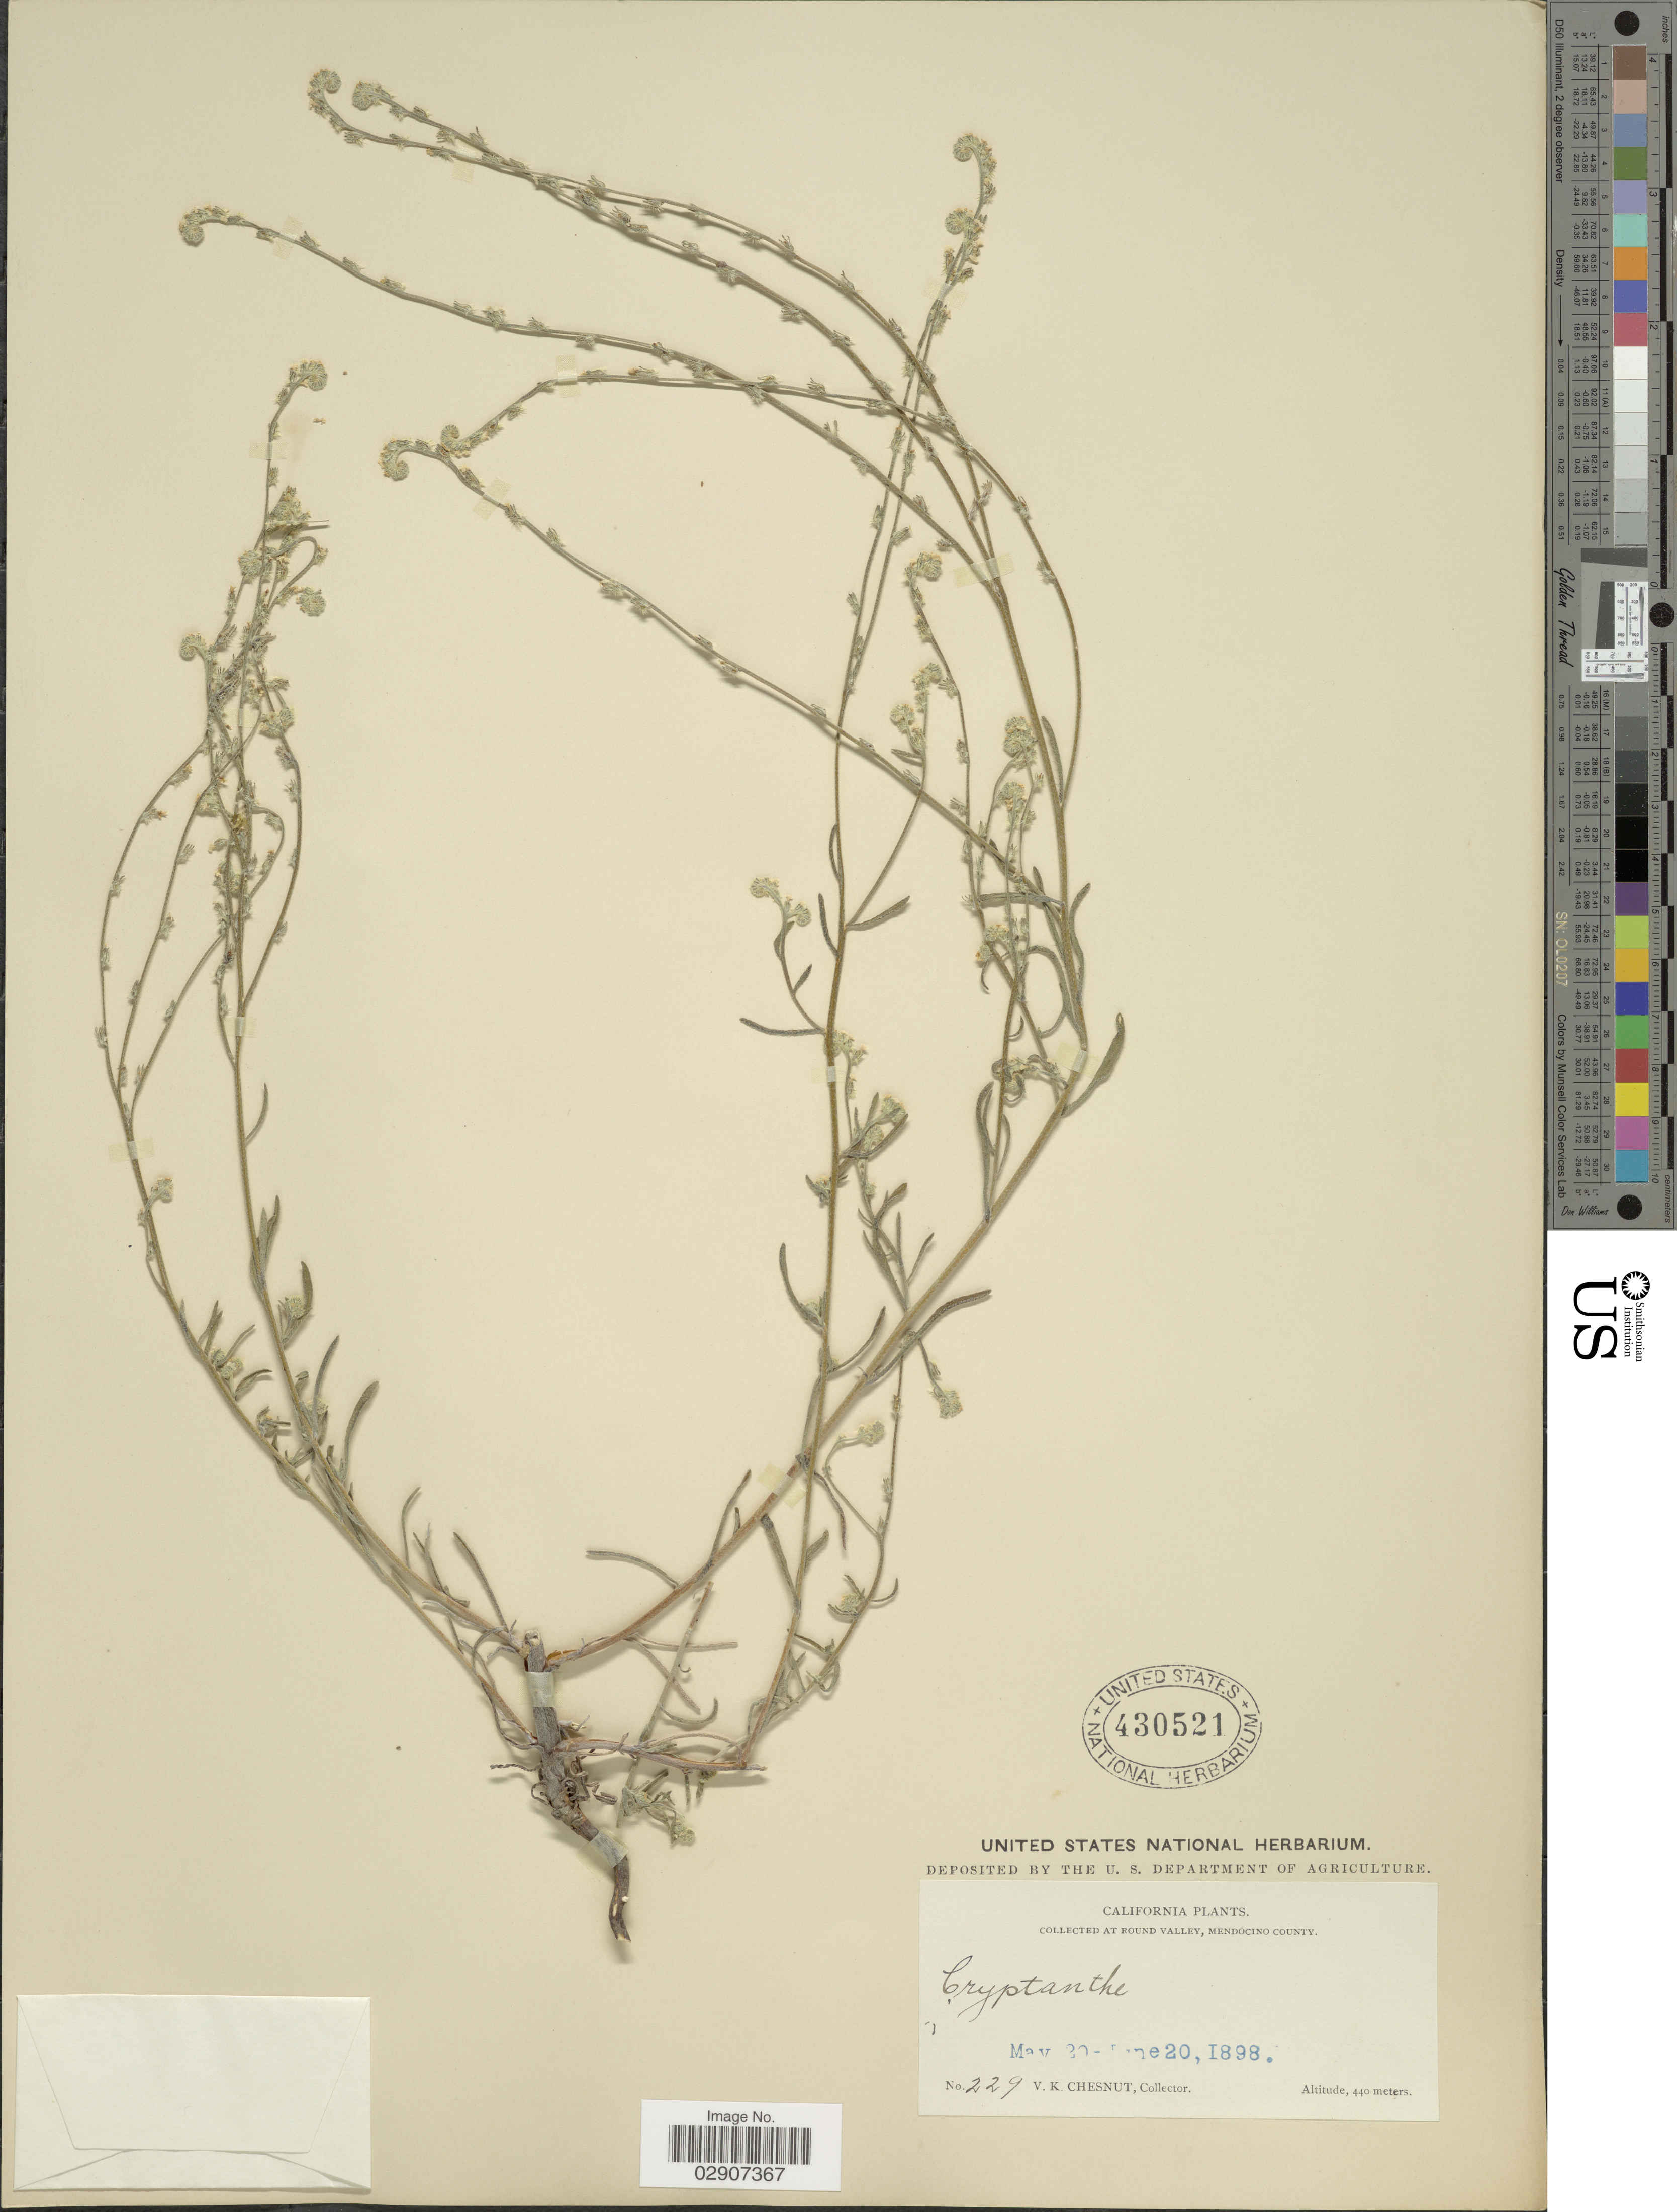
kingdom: Plantae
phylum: Tracheophyta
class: Magnoliopsida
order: Boraginales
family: Boraginaceae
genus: Cryptantha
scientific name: Cryptantha flaccida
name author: (Douglas ex Lehm.) Greene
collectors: V. Chesnut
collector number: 229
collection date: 1898-05-20/1898-06-20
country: United States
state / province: California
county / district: Mendocino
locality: At Round Valley, Mendocino County.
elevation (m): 440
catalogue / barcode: US 430521